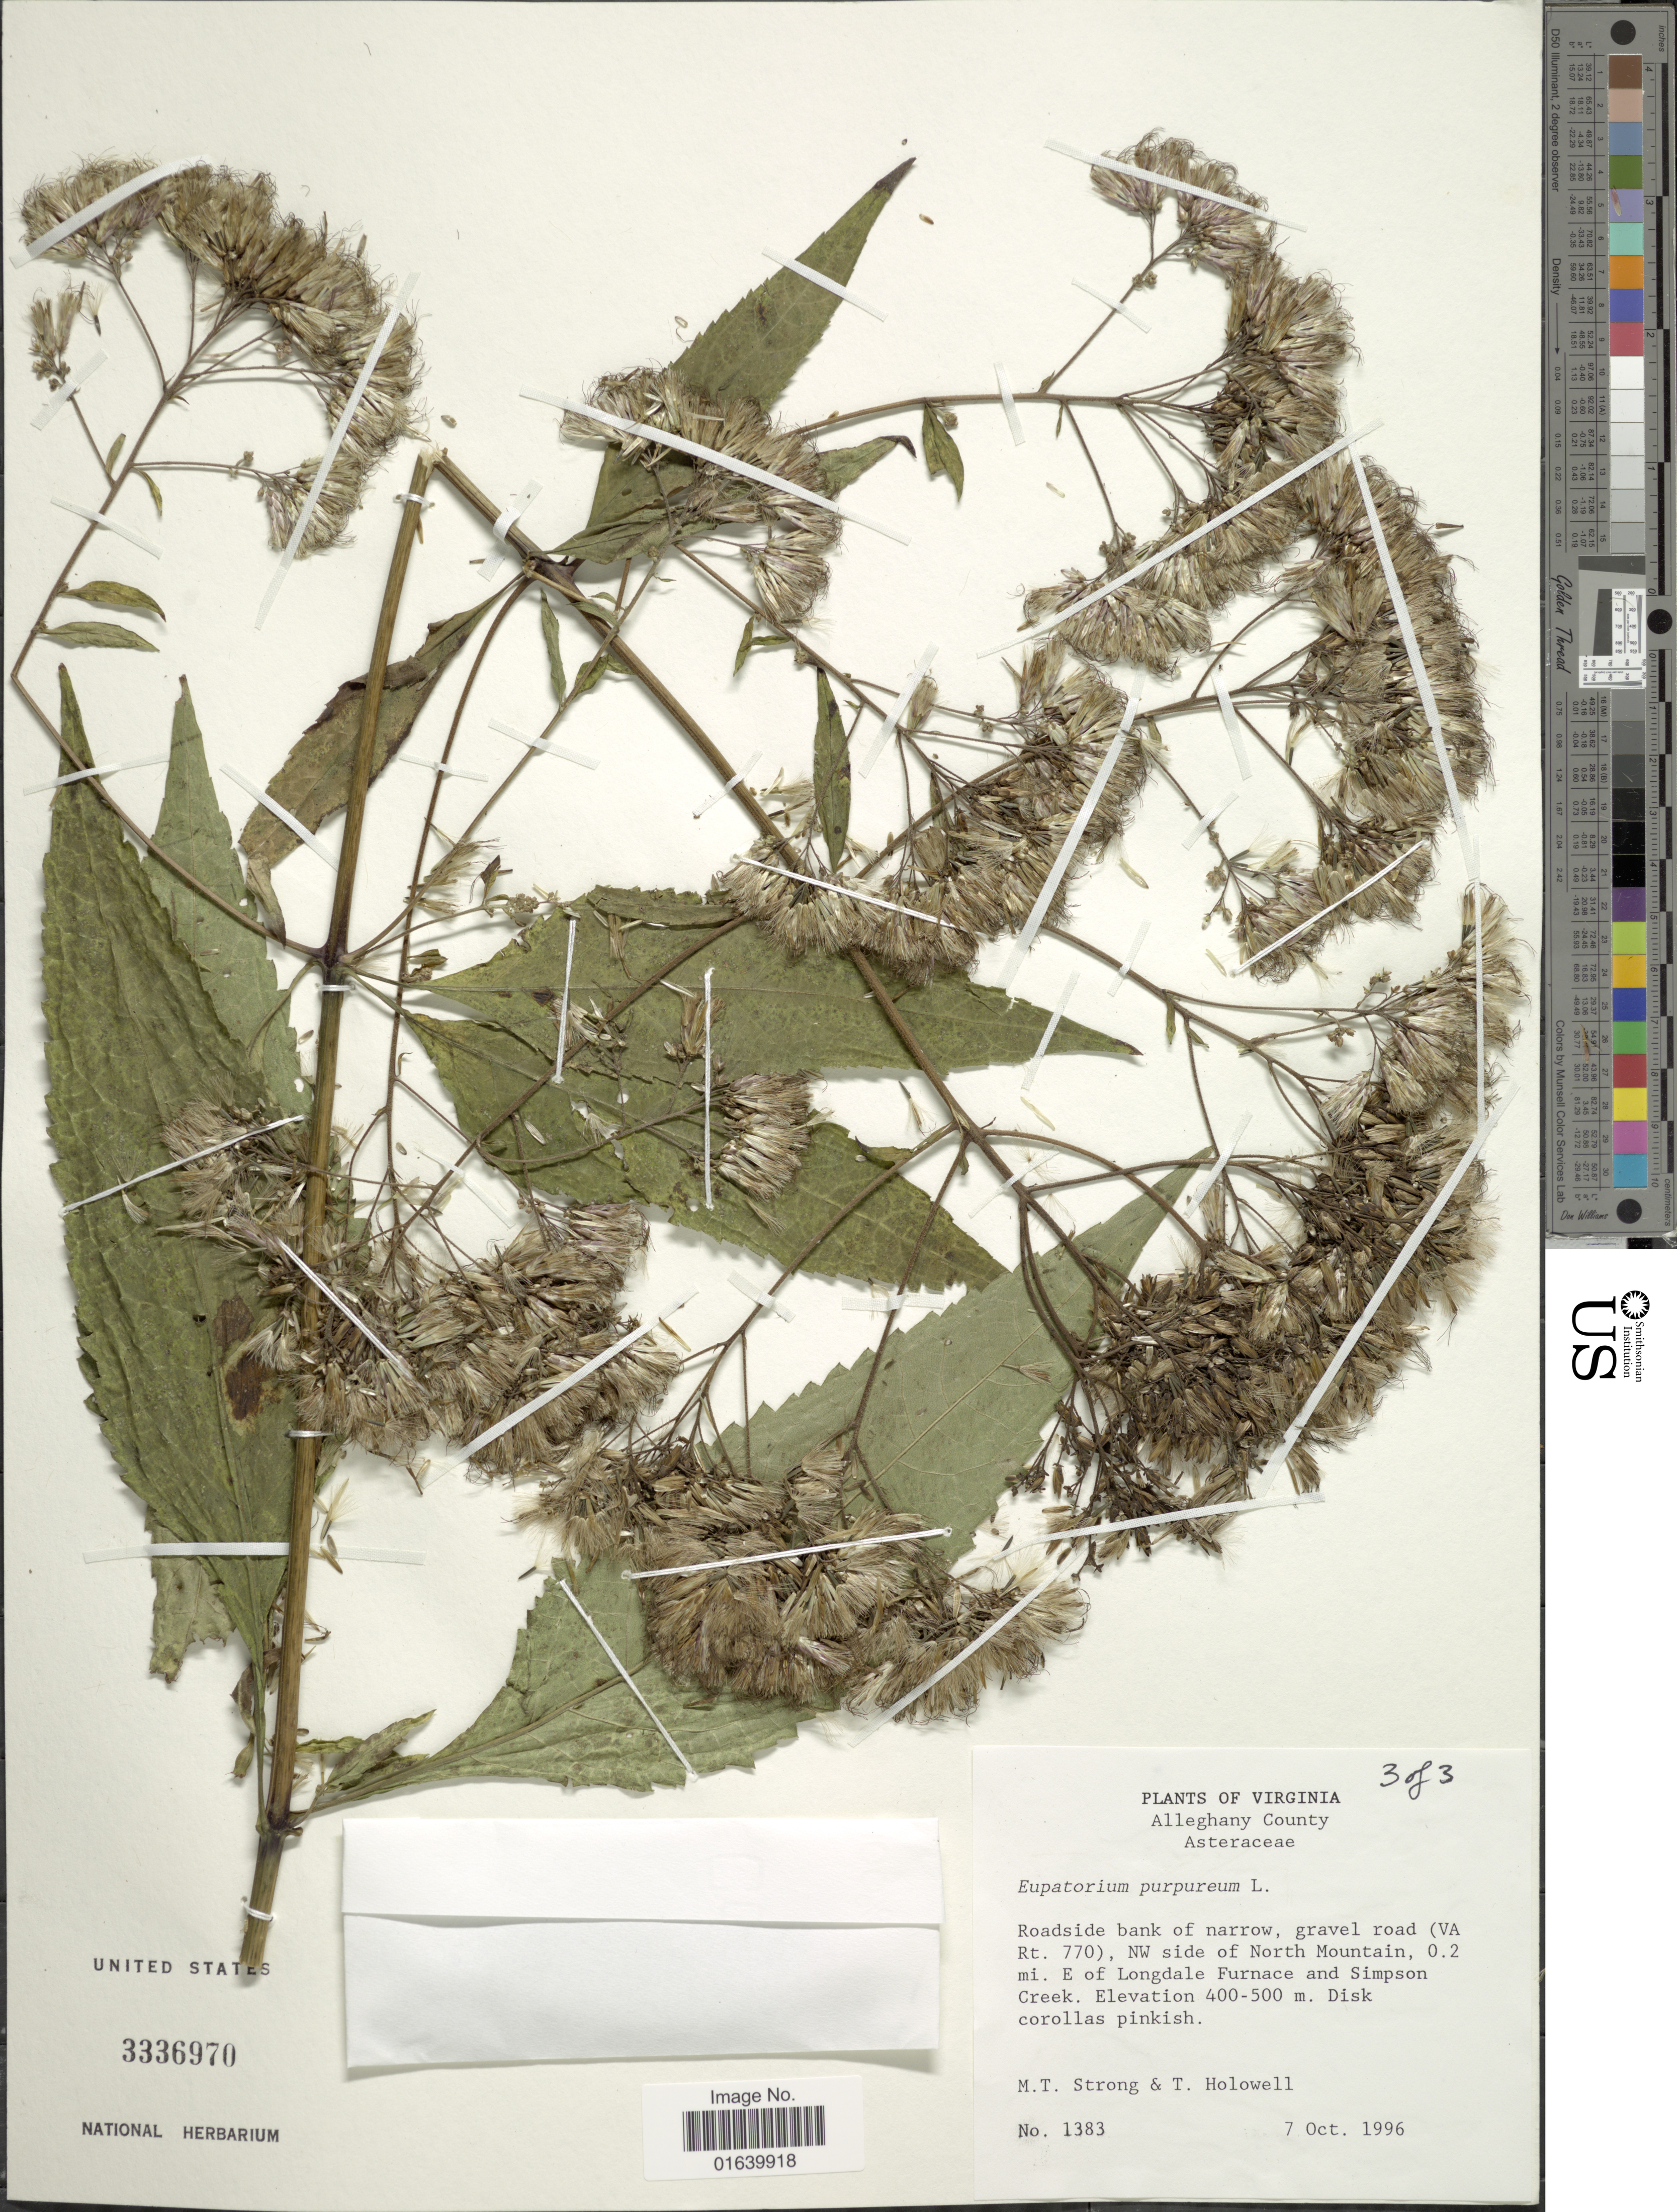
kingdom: Plantae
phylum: Tracheophyta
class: Magnoliopsida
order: Asterales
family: Asteraceae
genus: Eupatorium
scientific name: Eupatorium purpureum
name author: (L.) E.E. Lamont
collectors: M. T. Strong & T. Hollowell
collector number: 1383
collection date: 1996-10-07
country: United States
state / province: Virginia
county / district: Alleghany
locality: Virginia, Alleghany County, roadside bank of narrow, grvael road (VA Rt.770), NW side of North Mountains, 0.2 mi. E of Longdale Furnace and Simpson Creek.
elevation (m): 400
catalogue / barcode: US 3336970